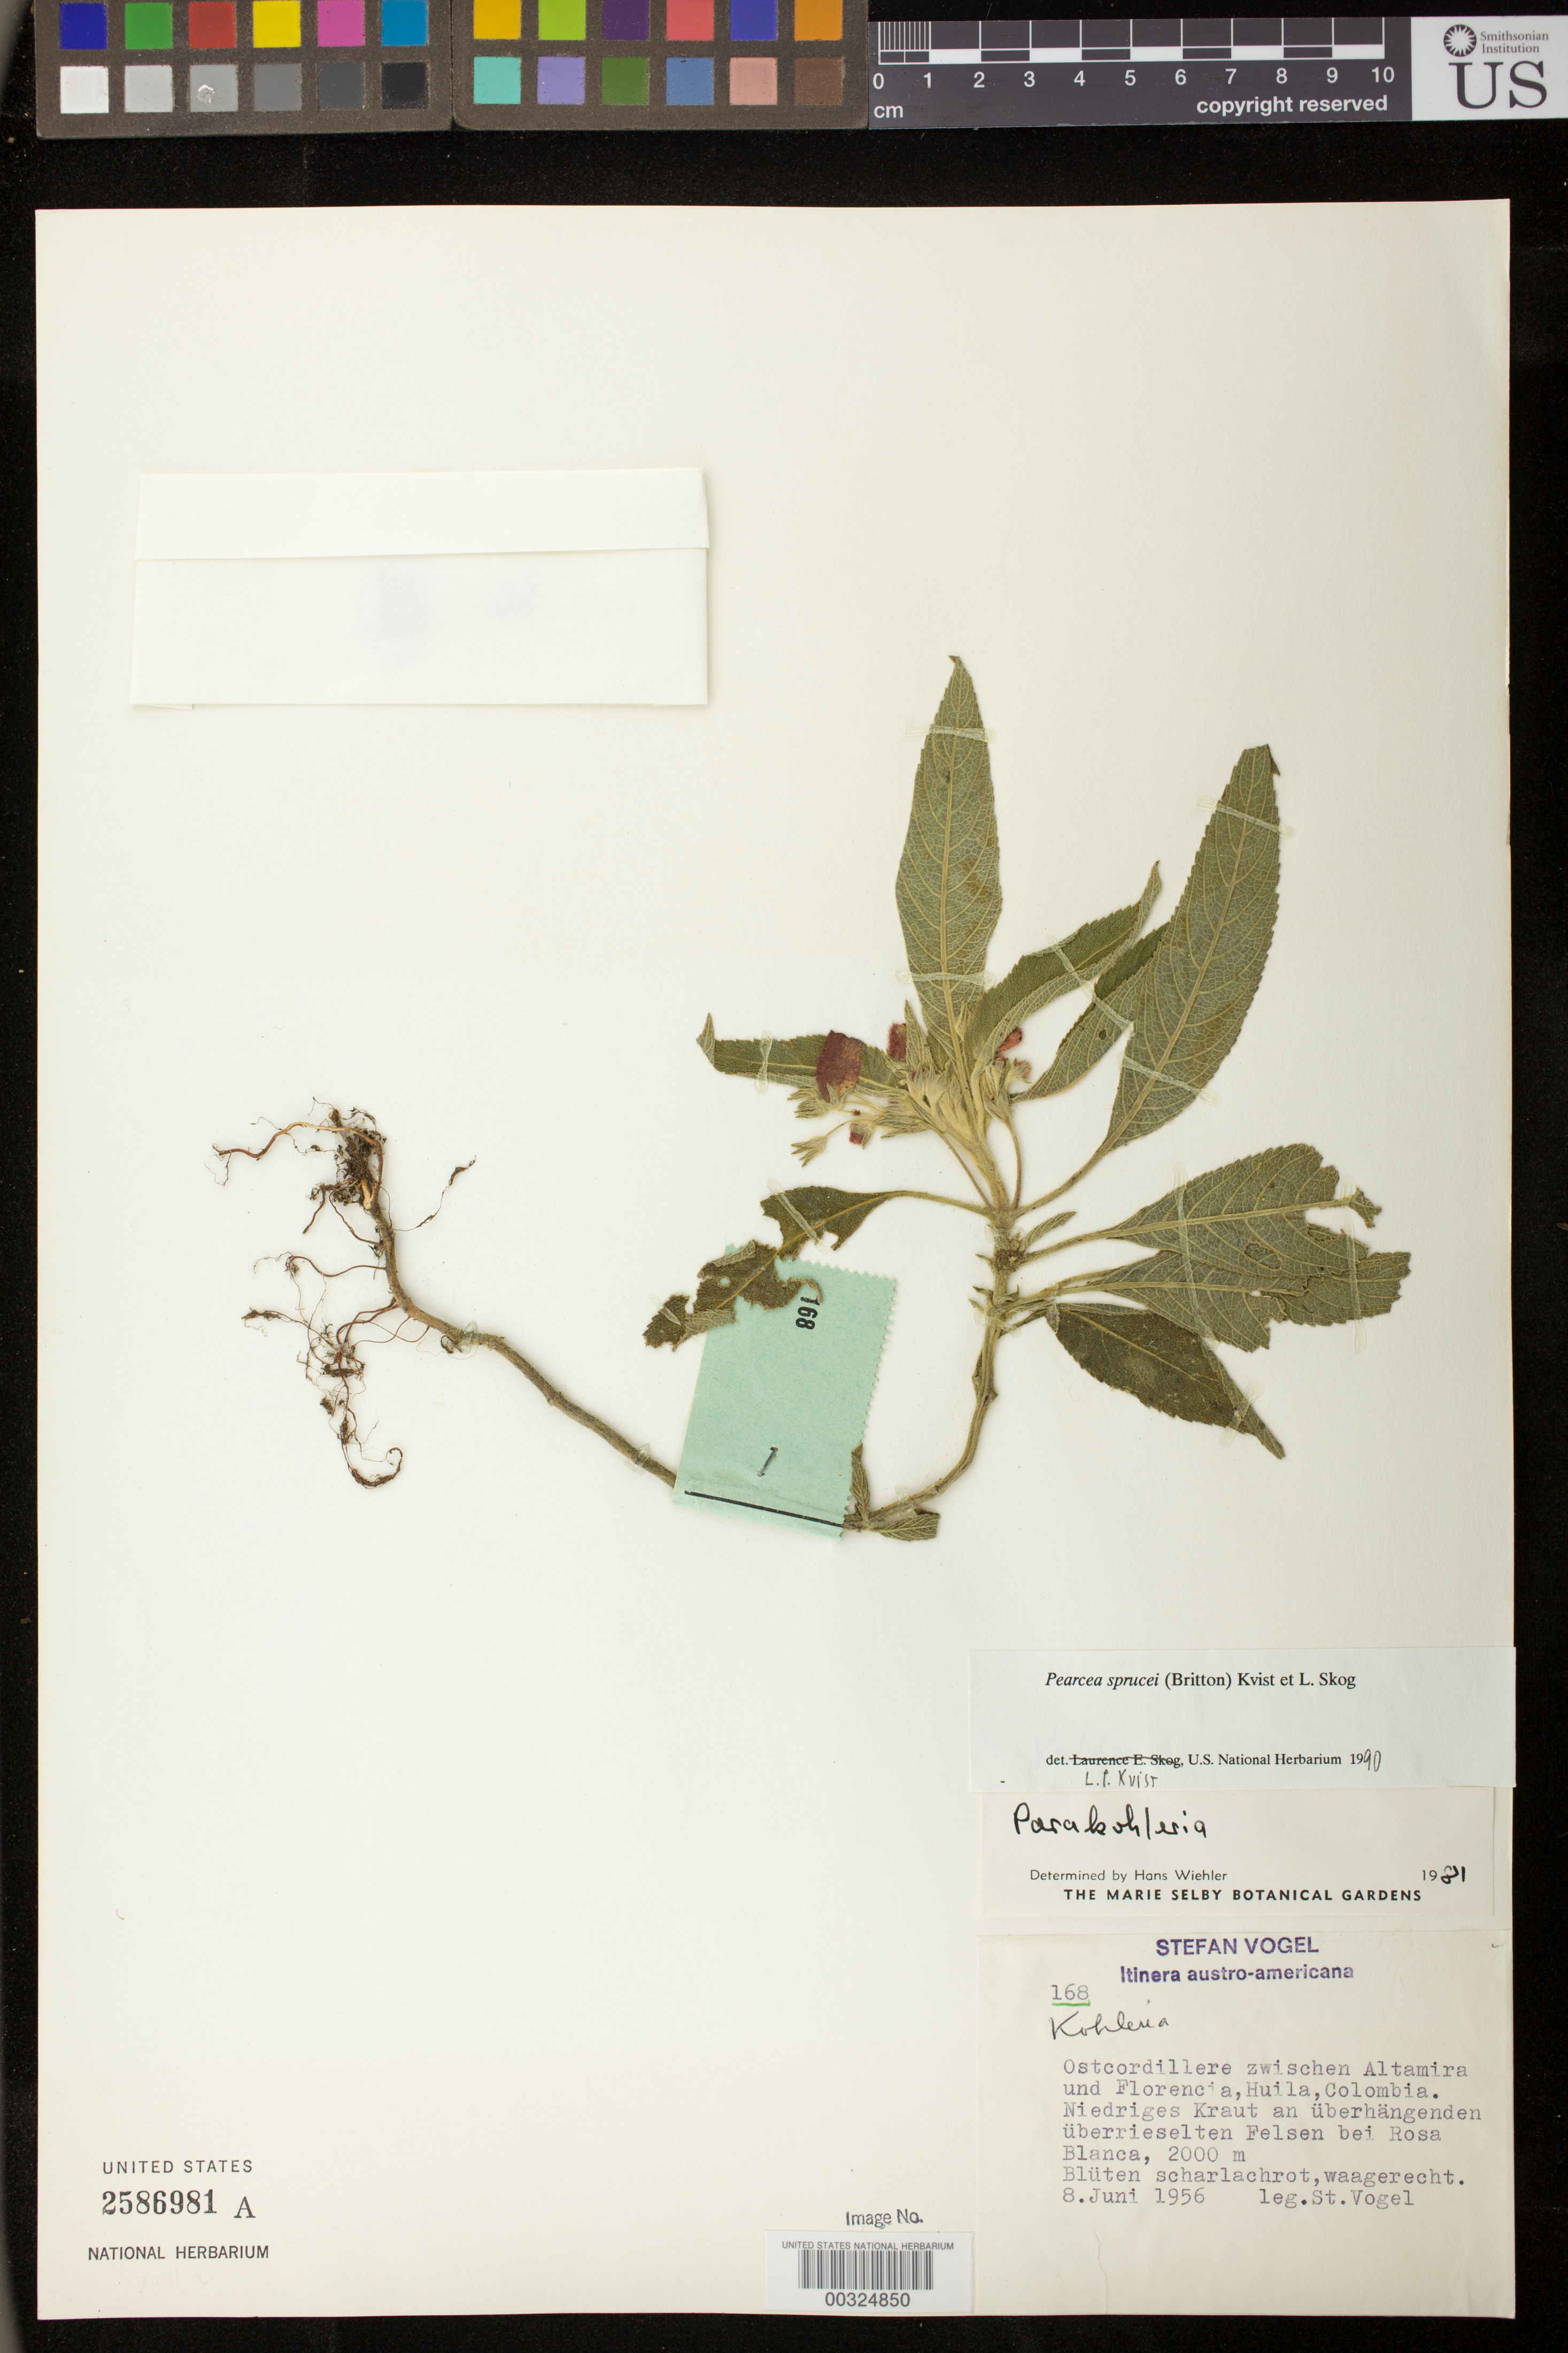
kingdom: Plantae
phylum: Tracheophyta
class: Magnoliopsida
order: Lamiales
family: Gesneriaceae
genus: Pearcea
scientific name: Pearcea sprucei var. sprucei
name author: (Britton ex Rusby) L.P. Kvist & L.E. Skog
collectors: S. Vogel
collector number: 168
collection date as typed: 08 Jun 1956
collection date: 1956-06-08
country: Colombia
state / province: Huila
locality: Cordillera Oriental between Altamira and Florencia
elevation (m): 2000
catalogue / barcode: US 2586981A